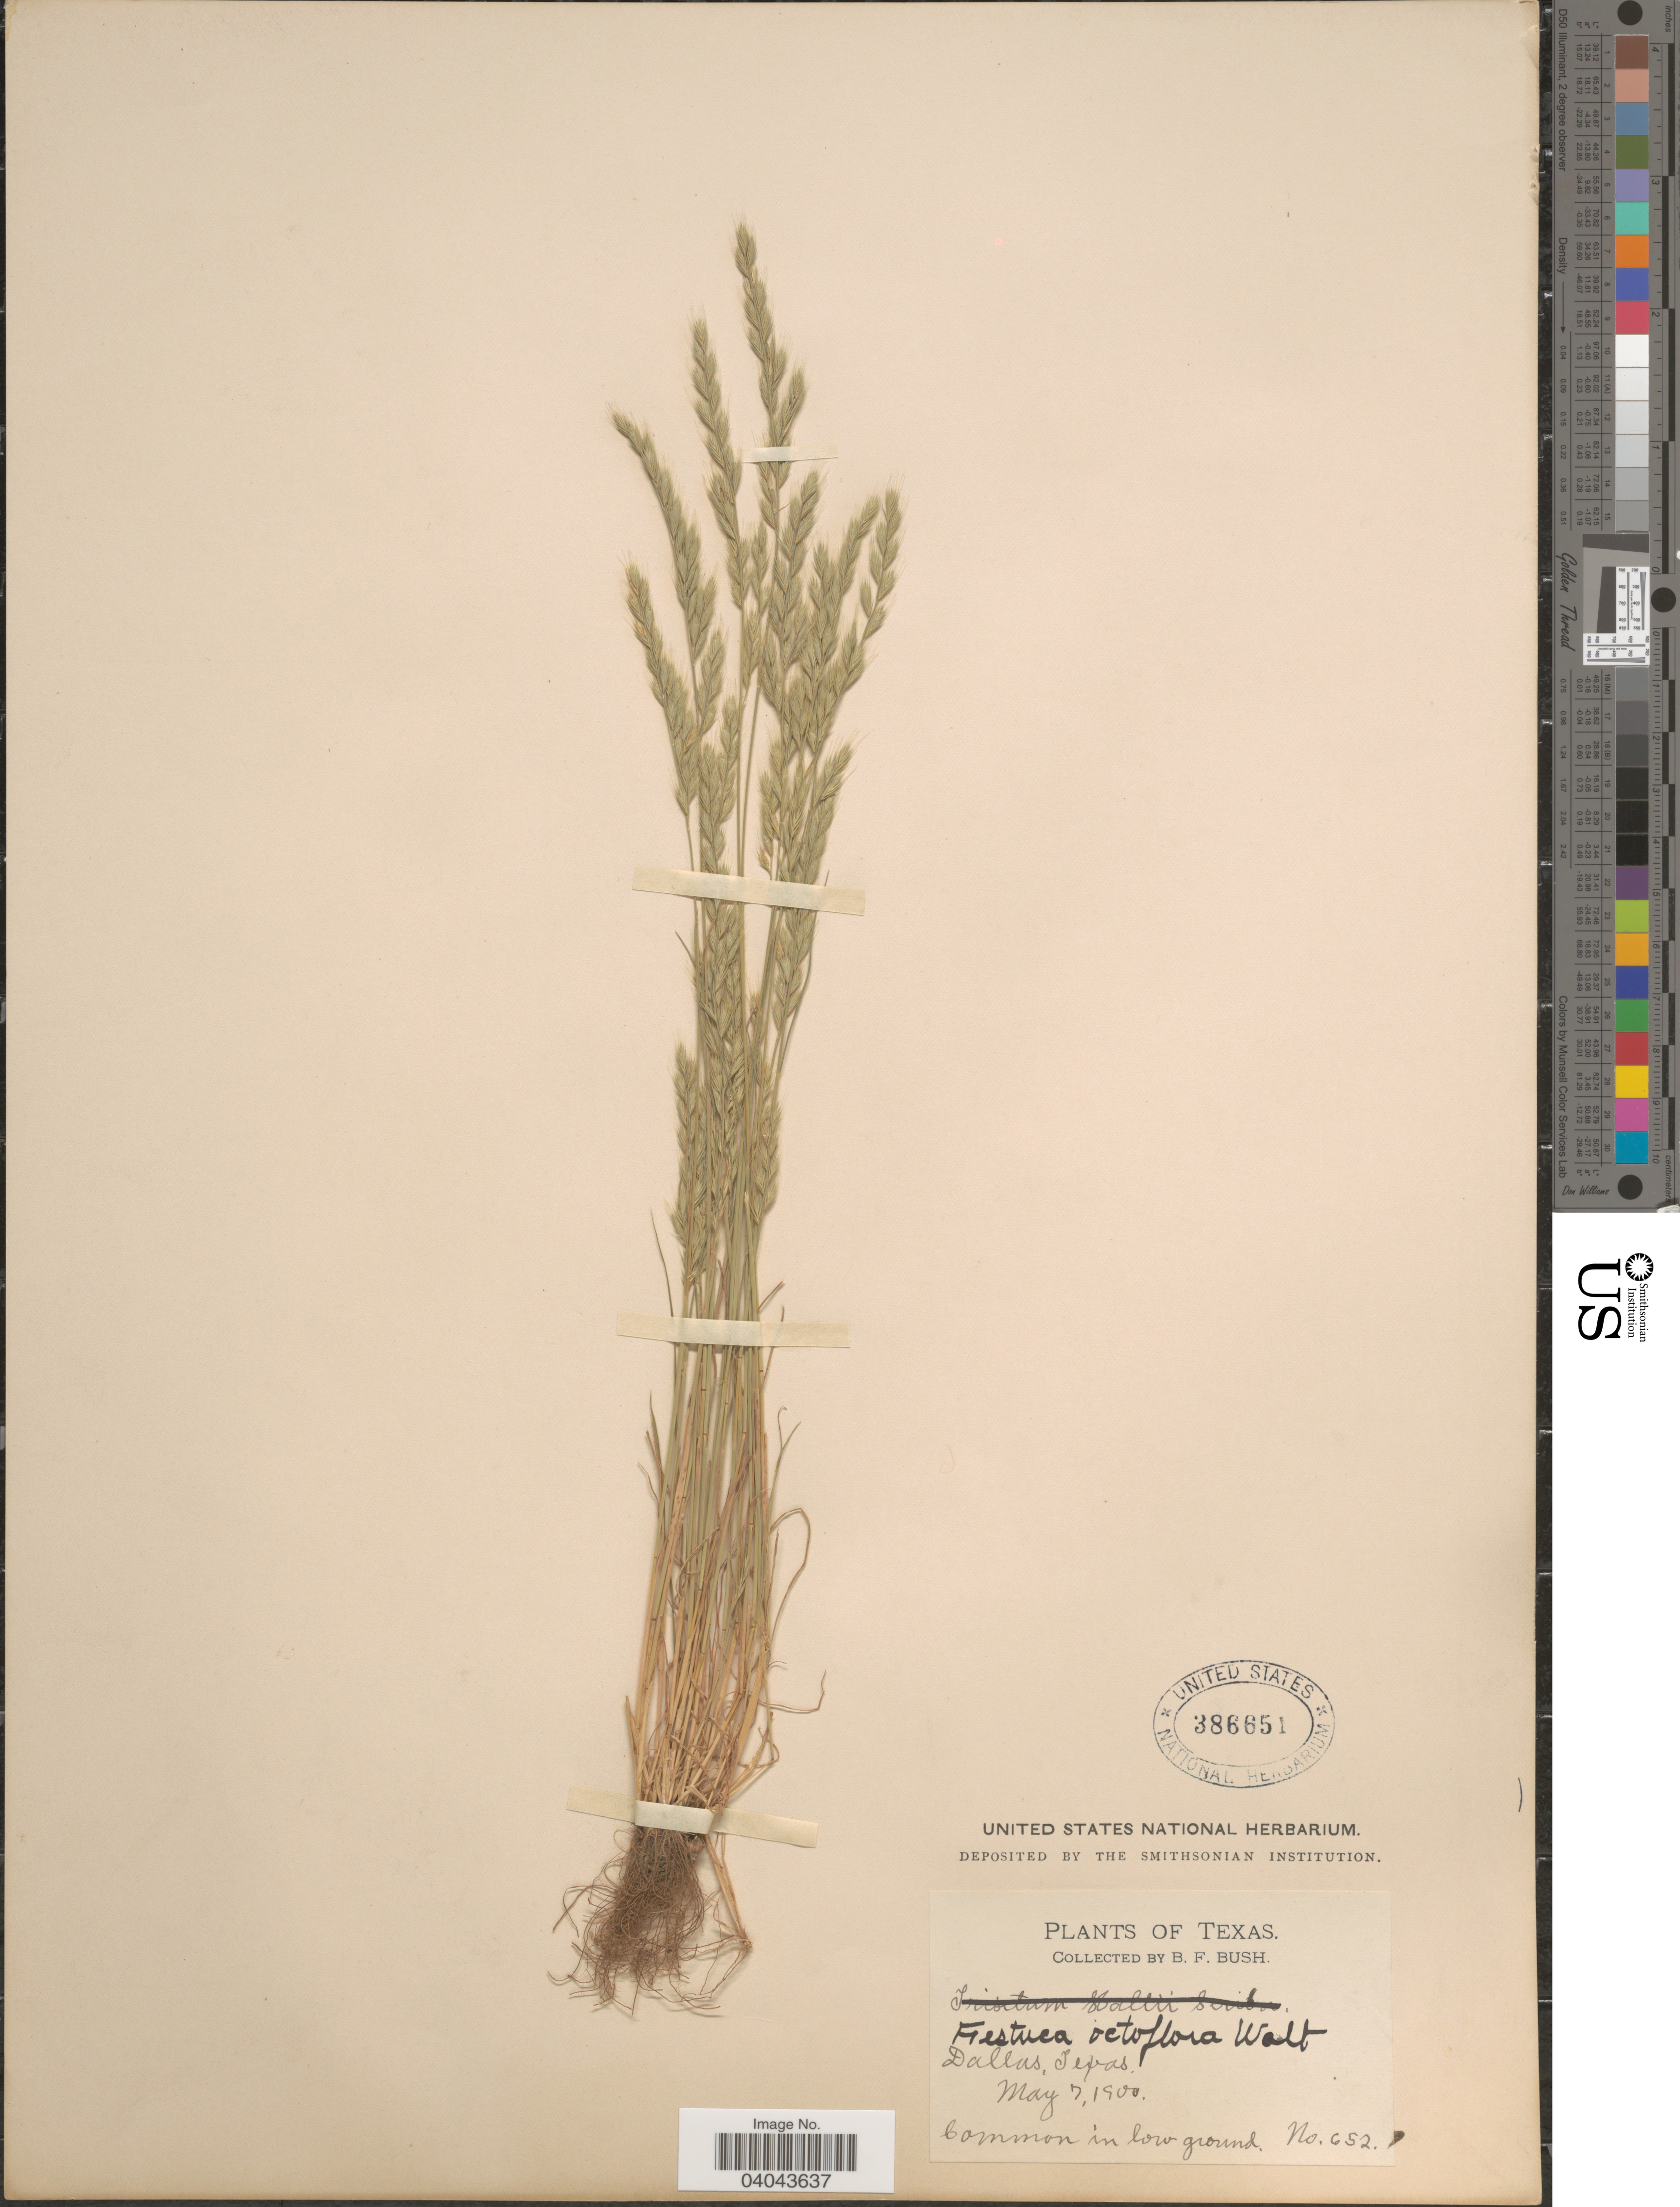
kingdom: Plantae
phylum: Tracheophyta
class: Liliopsida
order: Poales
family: Poaceae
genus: Festuca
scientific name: Festuca octoflora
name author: Walter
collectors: B. F. Bush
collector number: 652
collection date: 1900-05-07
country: United States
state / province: Texas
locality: Dallas.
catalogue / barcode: US 386651